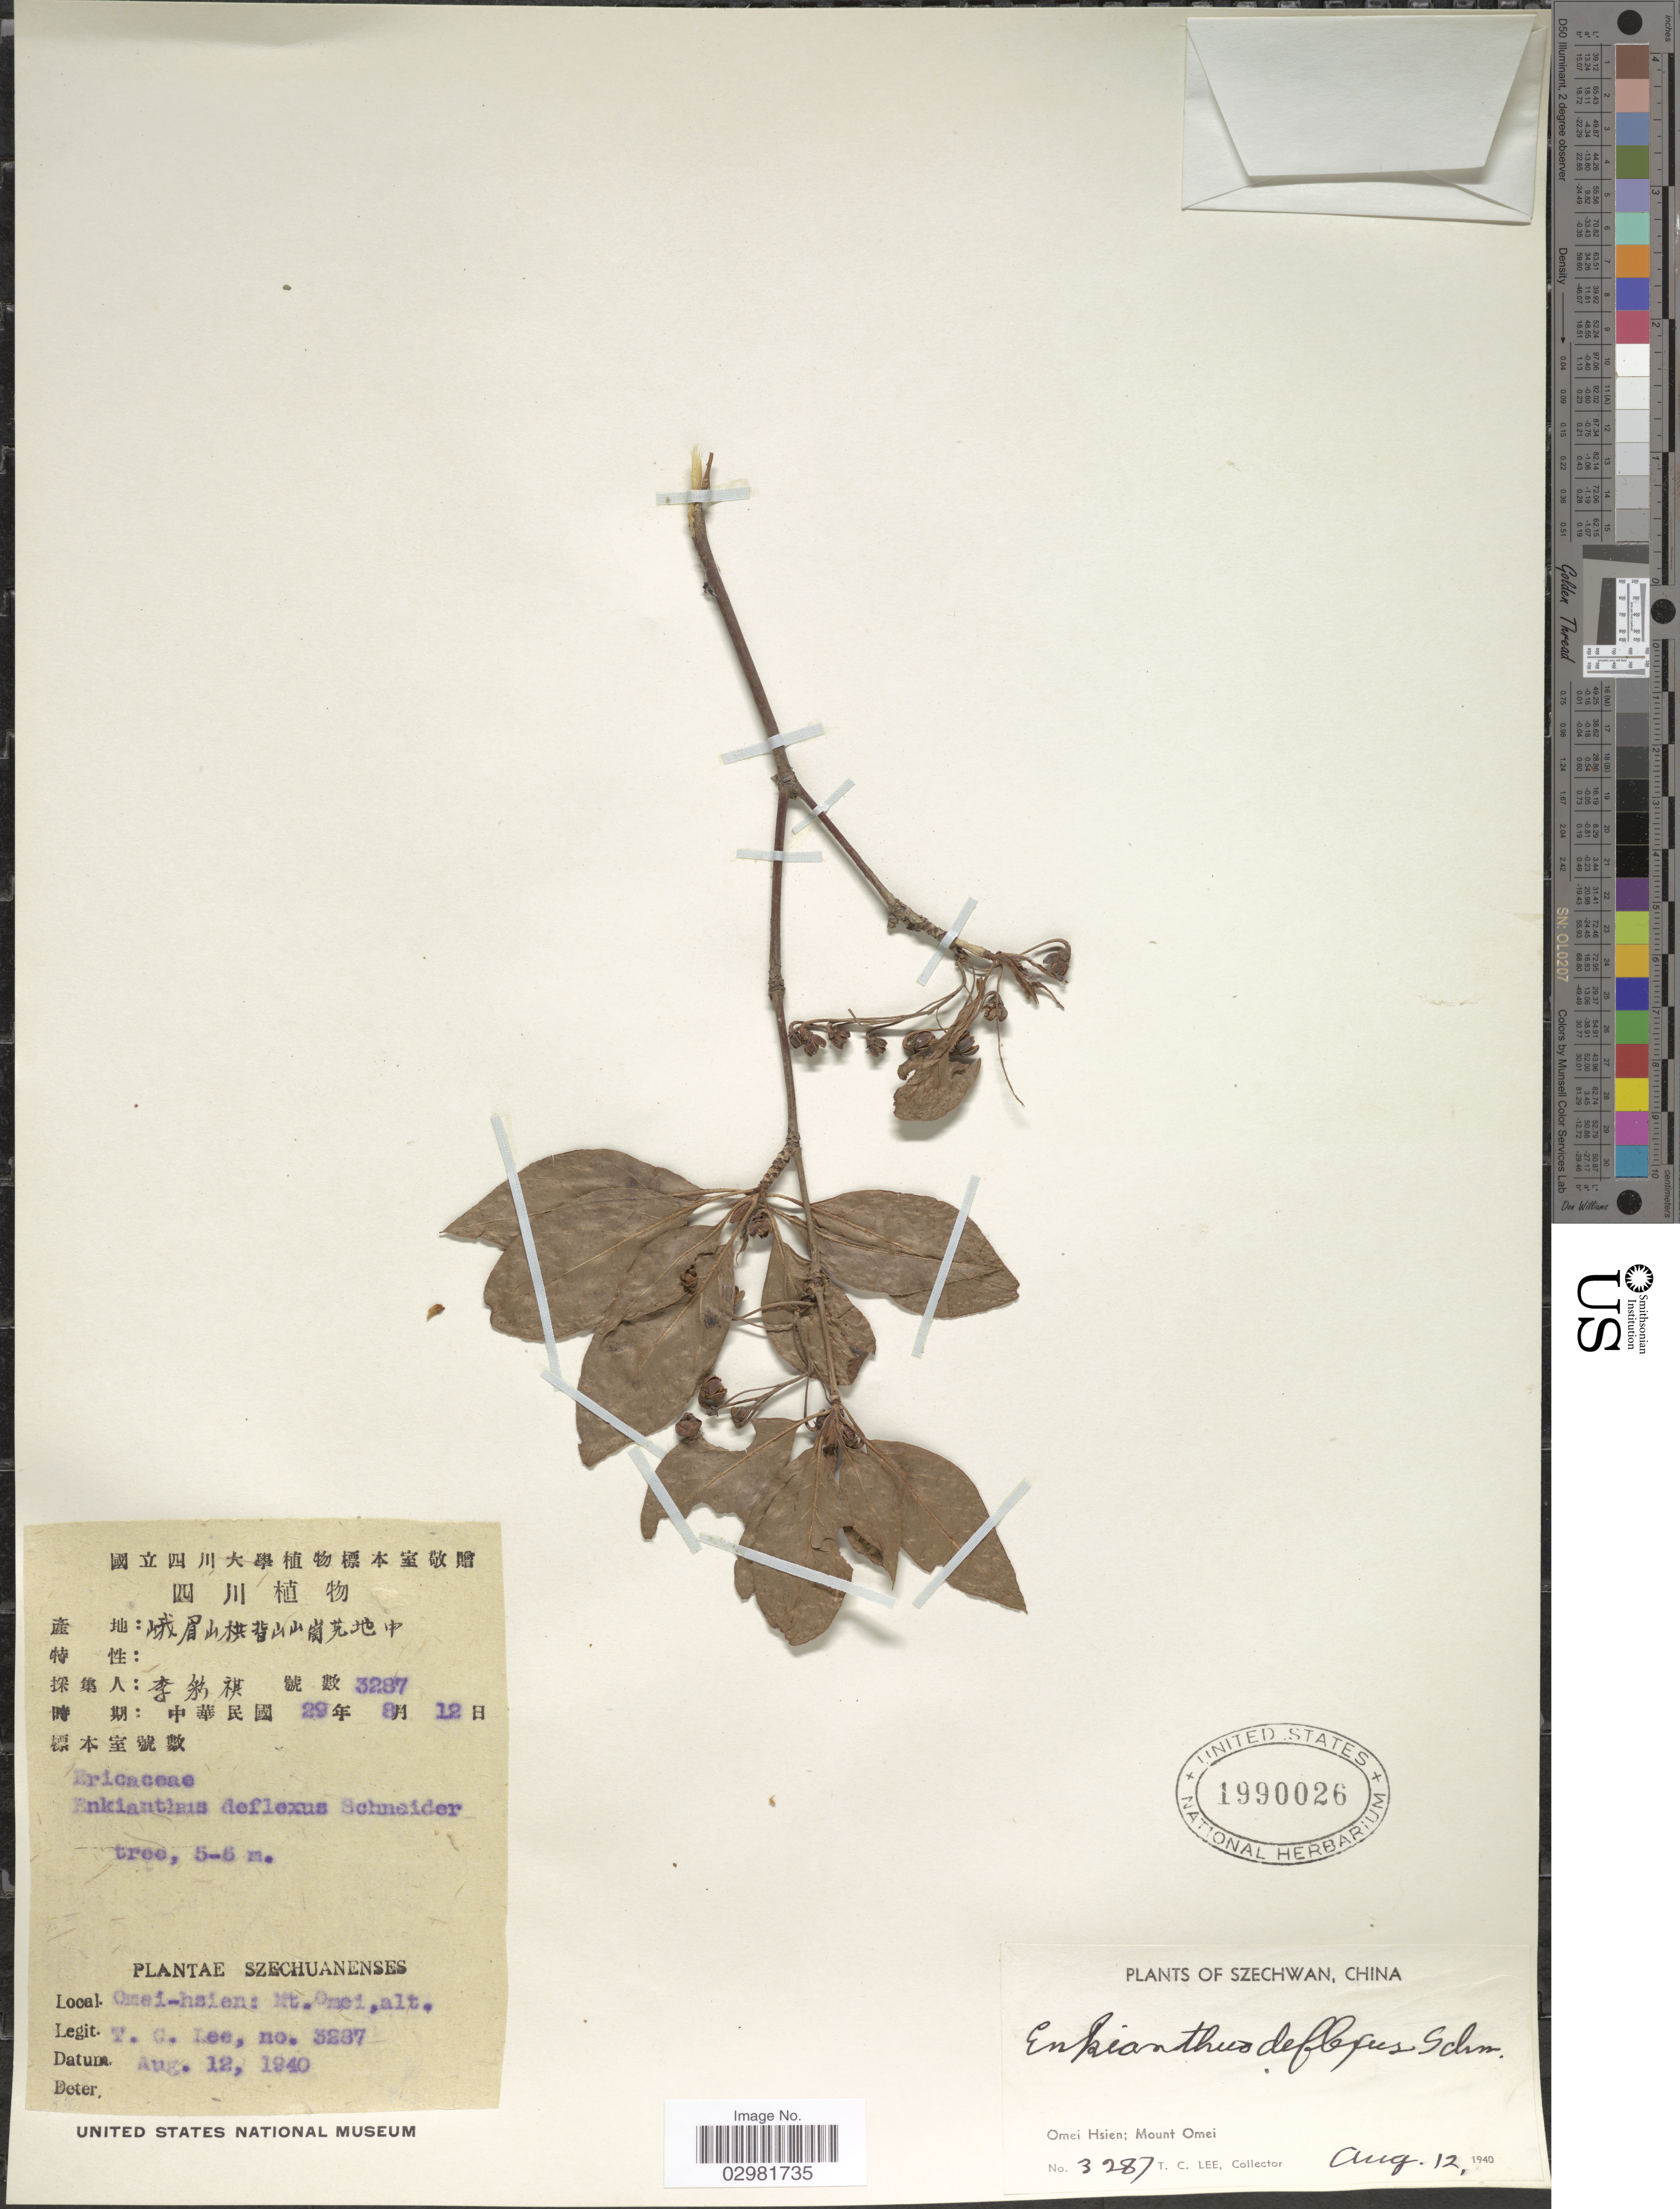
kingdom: Plantae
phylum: Tracheophyta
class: Magnoliopsida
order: Ericales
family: Ericaceae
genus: Enkianthus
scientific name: Enkianthus deflexus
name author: (Griff.) C.K. Schneid.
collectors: T. Lee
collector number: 3287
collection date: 1940-08-12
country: China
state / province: Sichuan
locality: Szechwan. Omei Hsien; Mount Omei.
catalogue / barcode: US 1990026